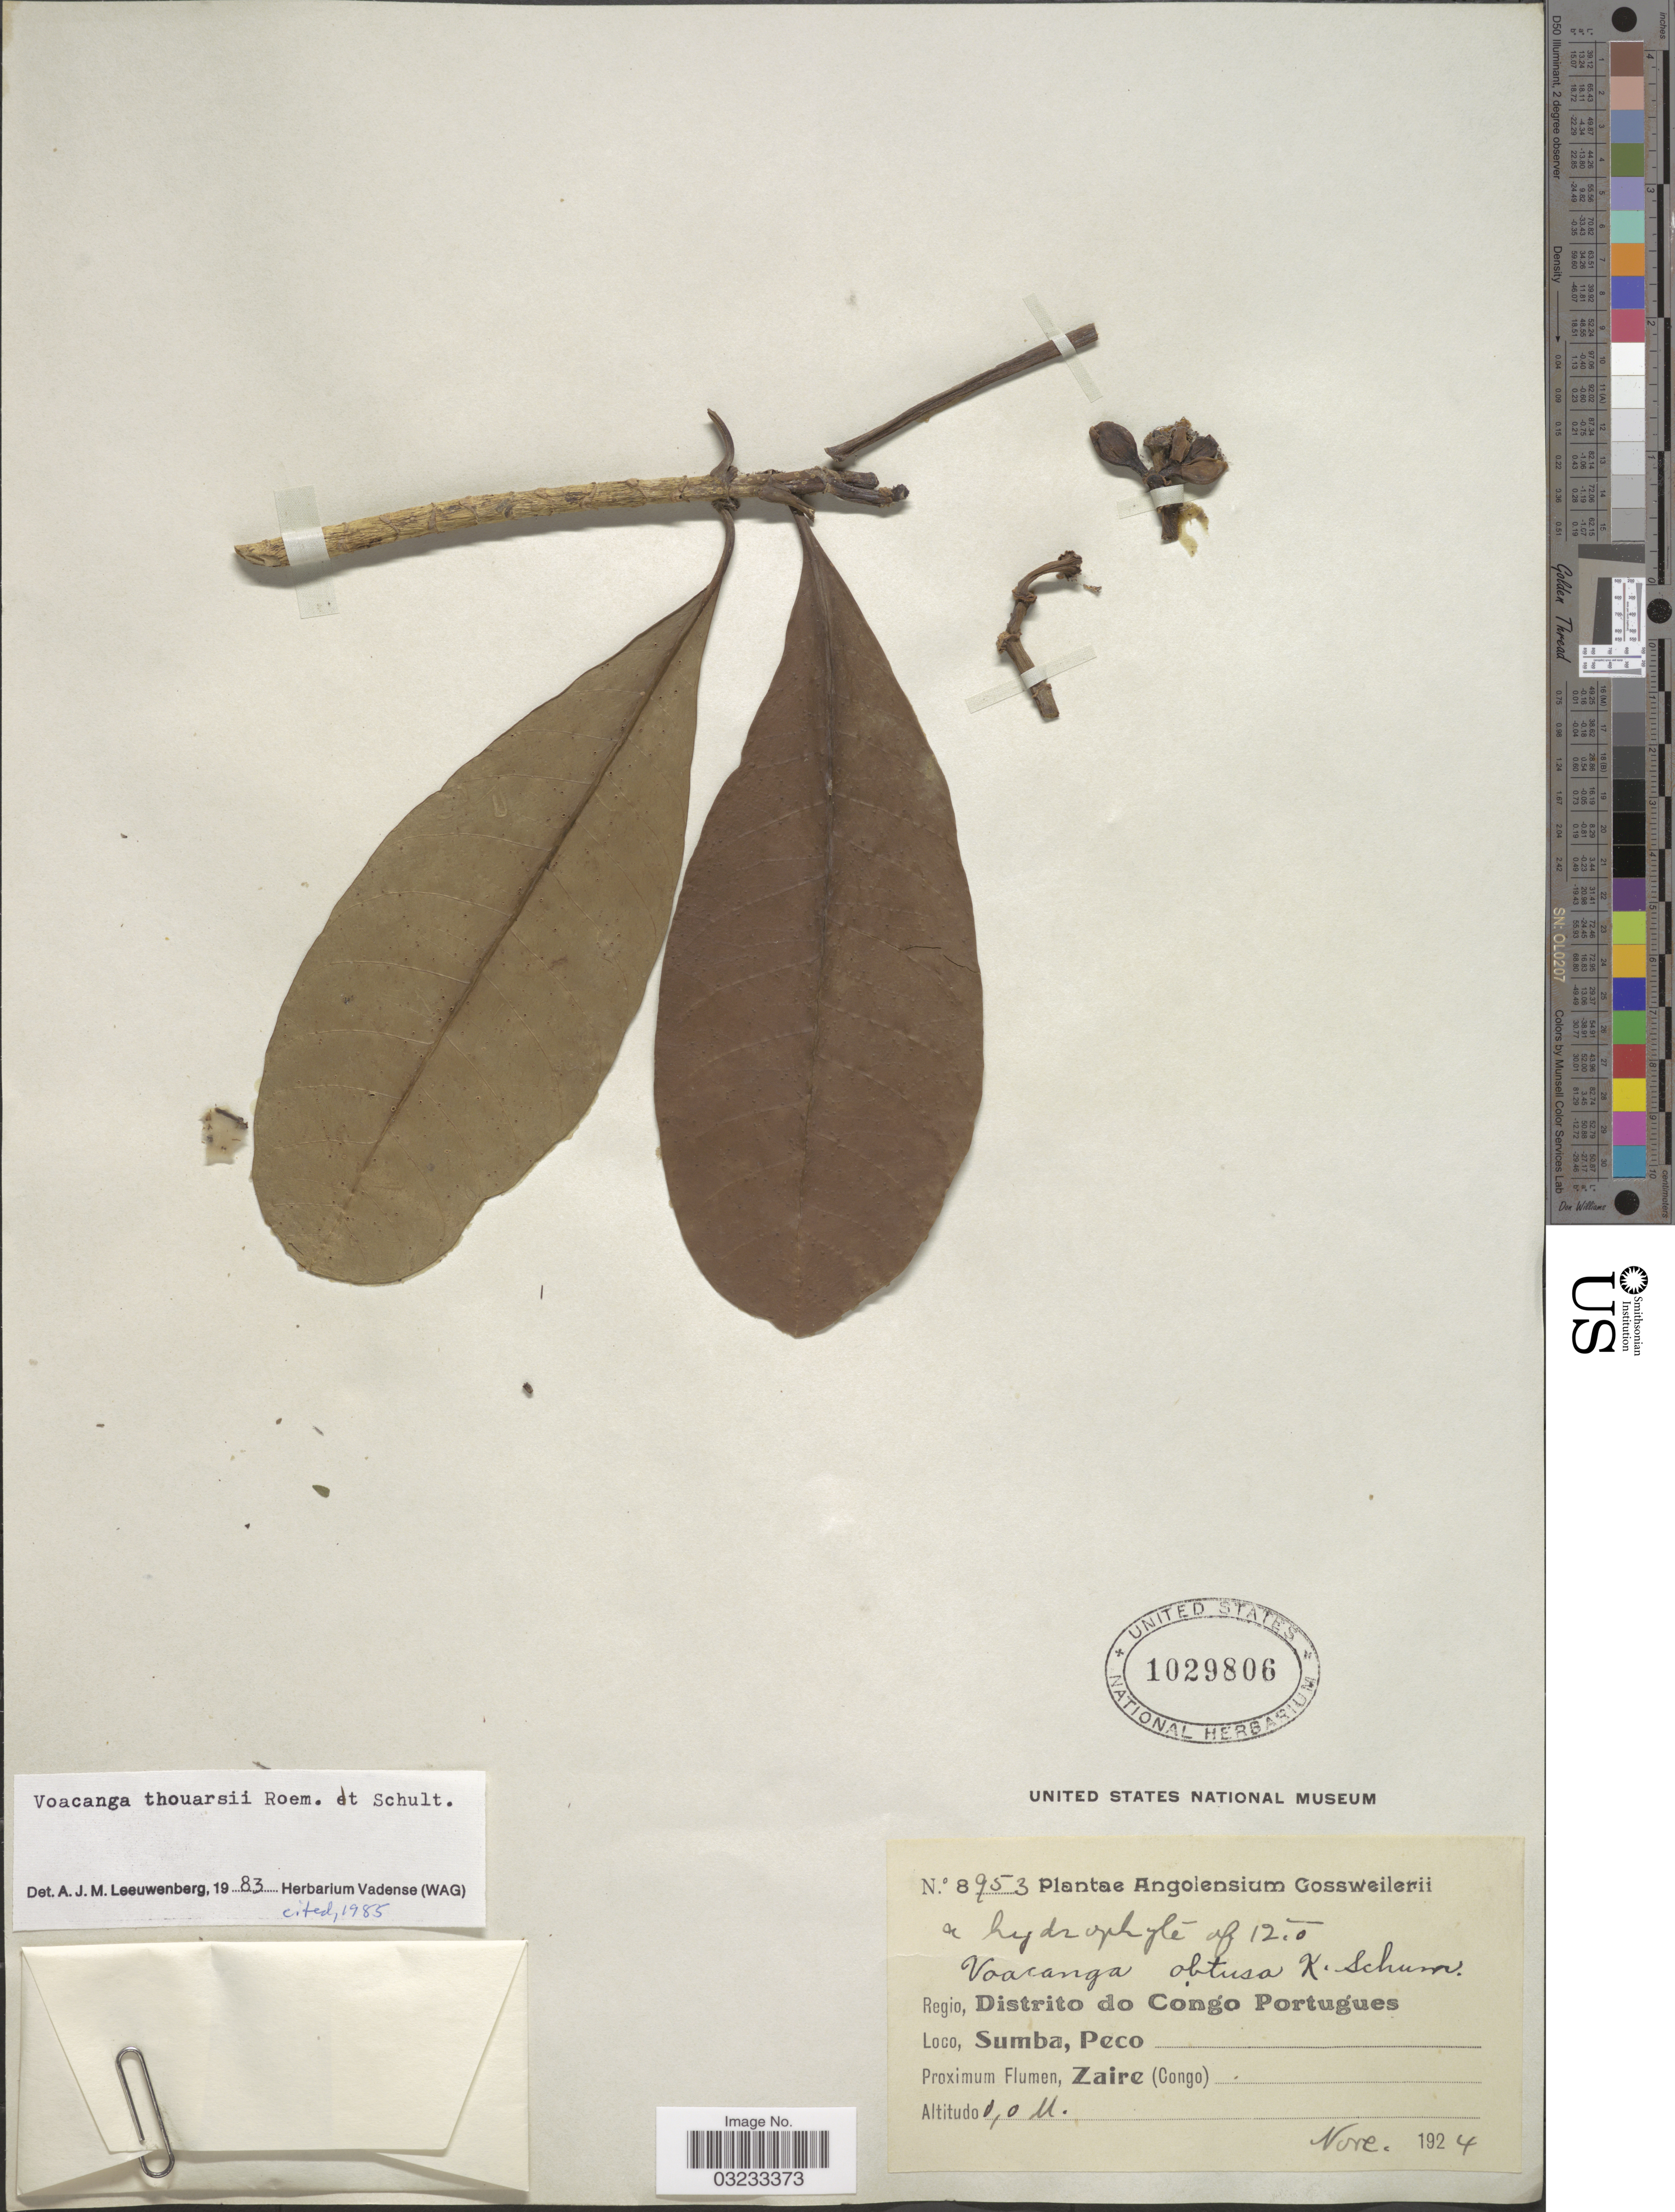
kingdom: Plantae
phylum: Tracheophyta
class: Magnoliopsida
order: Gentianales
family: Apocynaceae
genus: Voacanga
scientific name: Voacanga thouarsii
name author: Roem. & Schult.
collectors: -. Gossweiler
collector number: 8953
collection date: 1924-11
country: Angola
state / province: Zaire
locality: Regio, Distrito do Congo Portugues, Sumba, Peco.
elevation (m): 0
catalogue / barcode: US 1029806